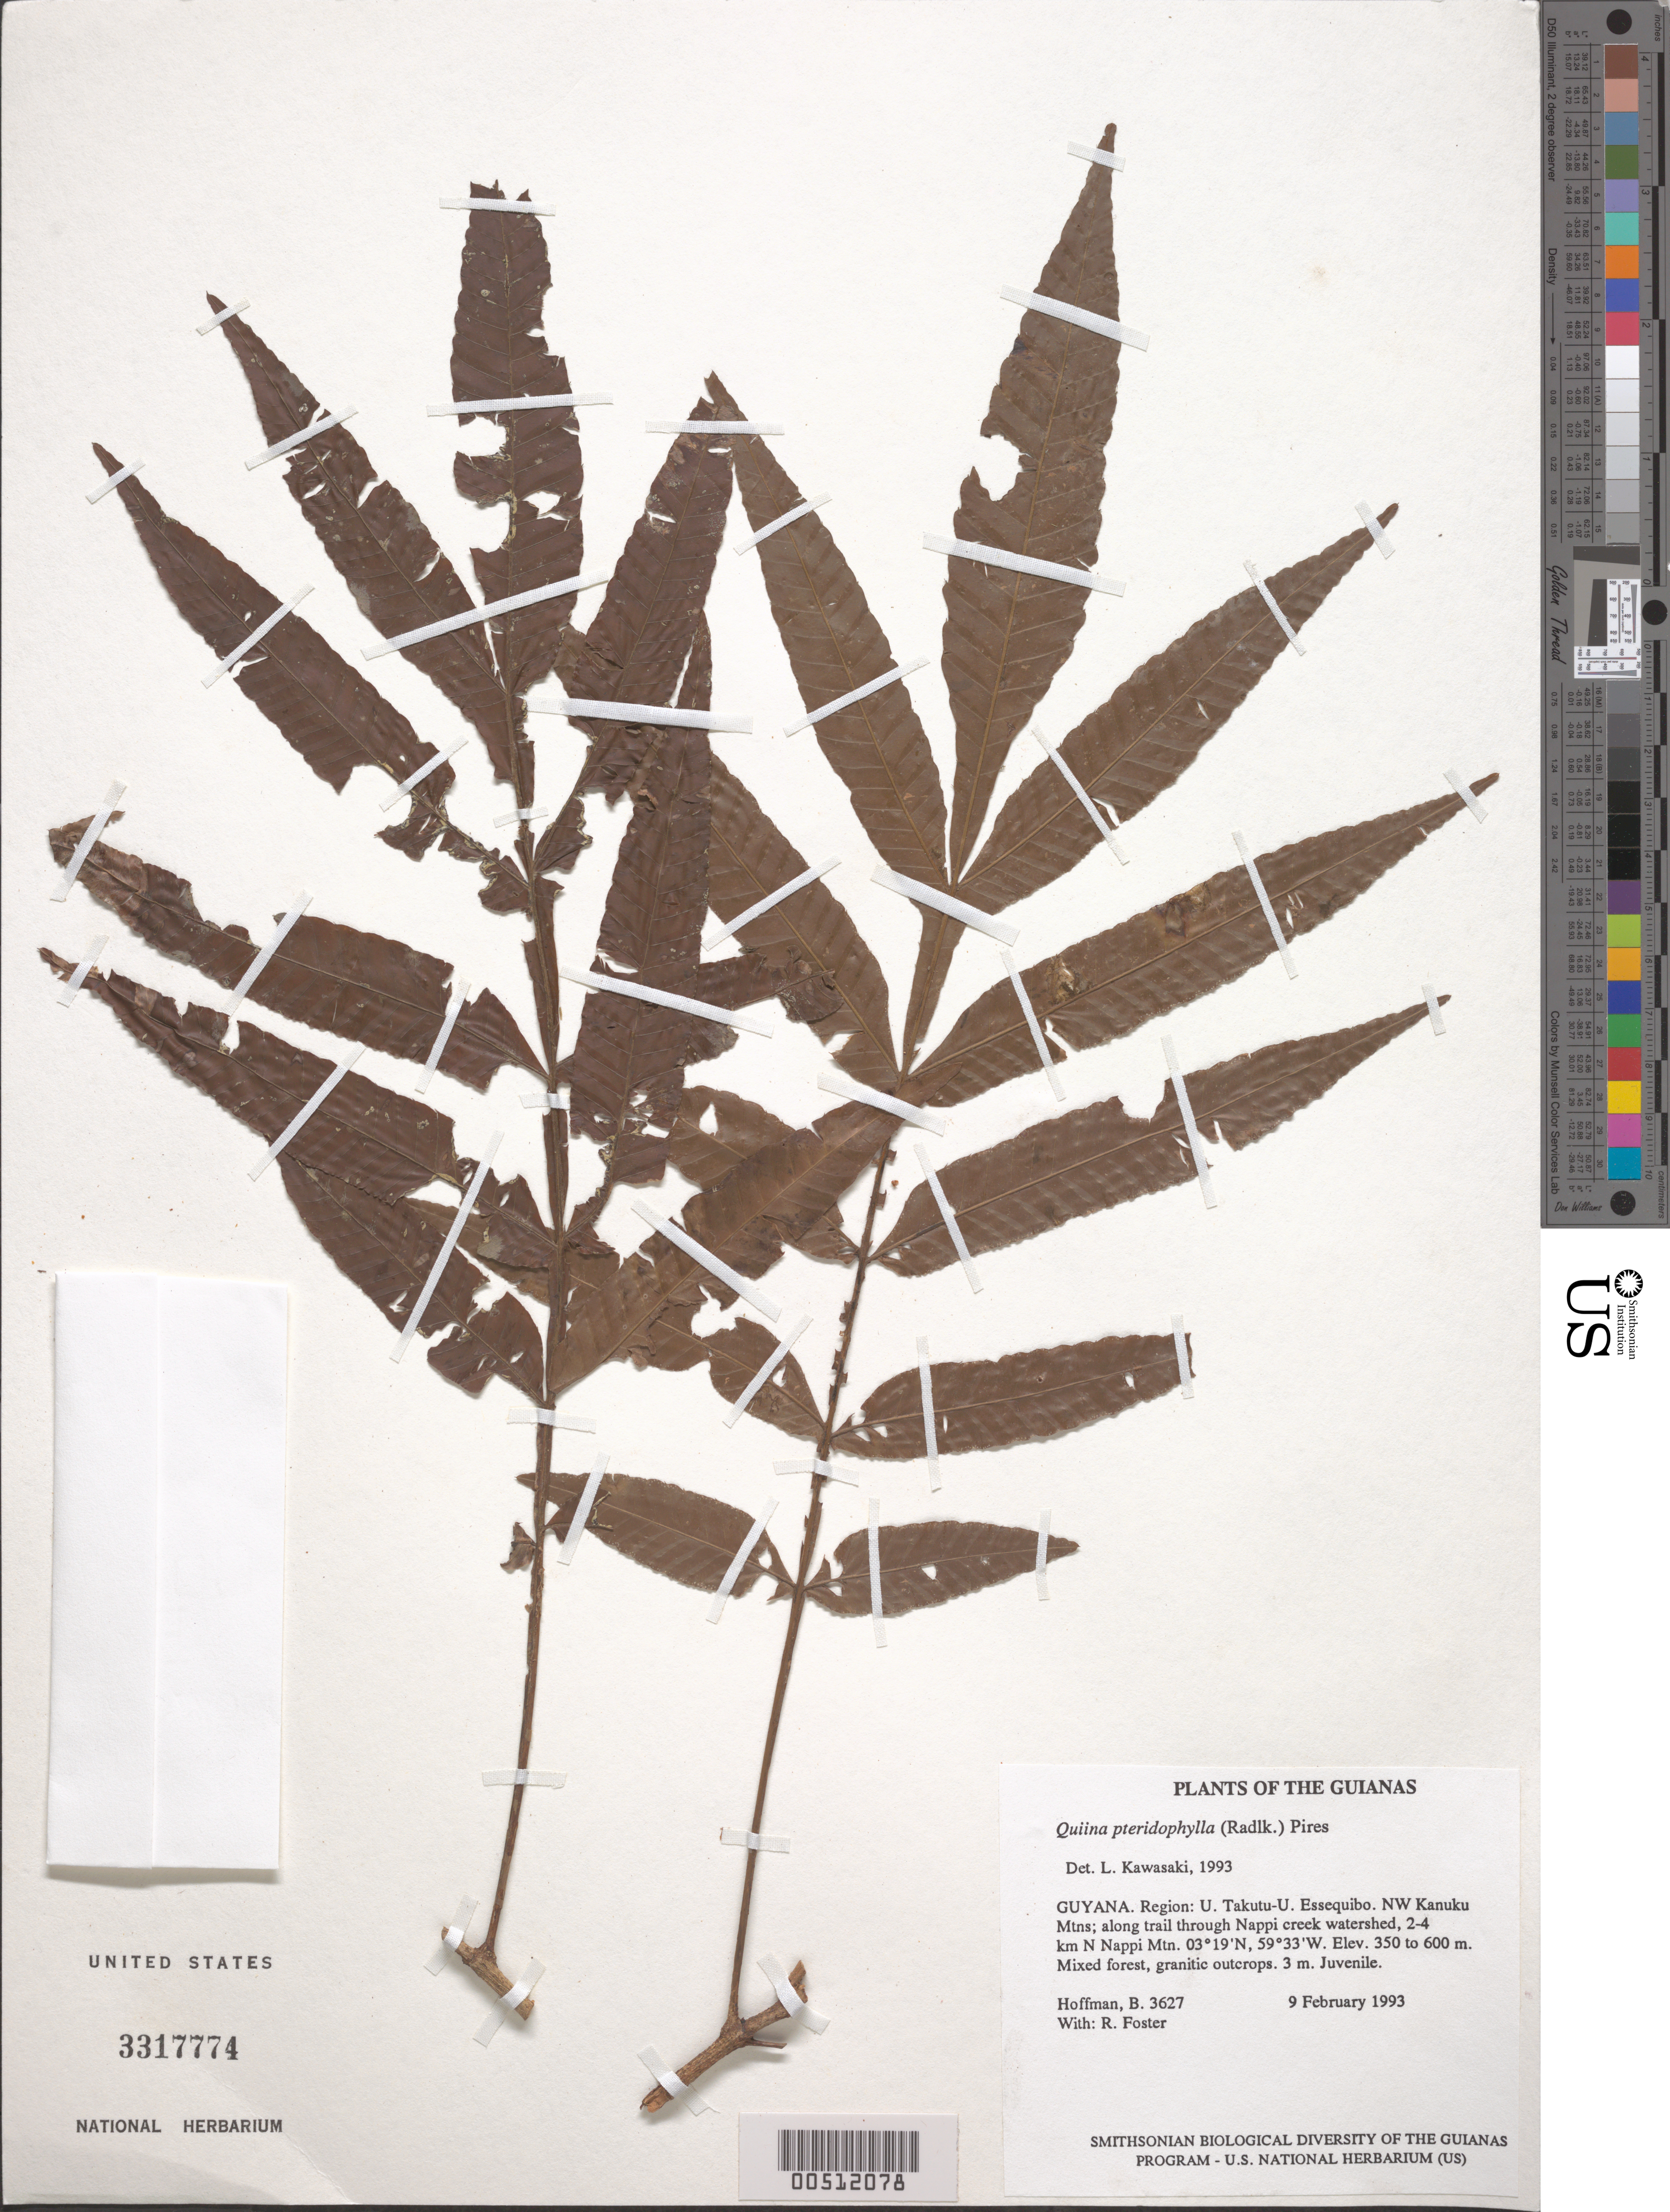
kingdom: Plantae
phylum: Tracheophyta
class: Magnoliopsida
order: Malpighiales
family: Quiinaceae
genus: Quiina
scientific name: Quiina pteridophylla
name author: (Radlk.) Pires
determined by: Kawasaki, María L.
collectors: B. Hoffman & R. Foster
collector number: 3627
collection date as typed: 9 February 1993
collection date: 1993-02-09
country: Guyana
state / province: U. Takutu-U. Essequibo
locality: NW Kanuku Mountains; along trail through Nappi creek watershed, 2-4 km N of Nappi Mountain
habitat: Mixed forest, granitic outcrops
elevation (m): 350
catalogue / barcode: US 3317774